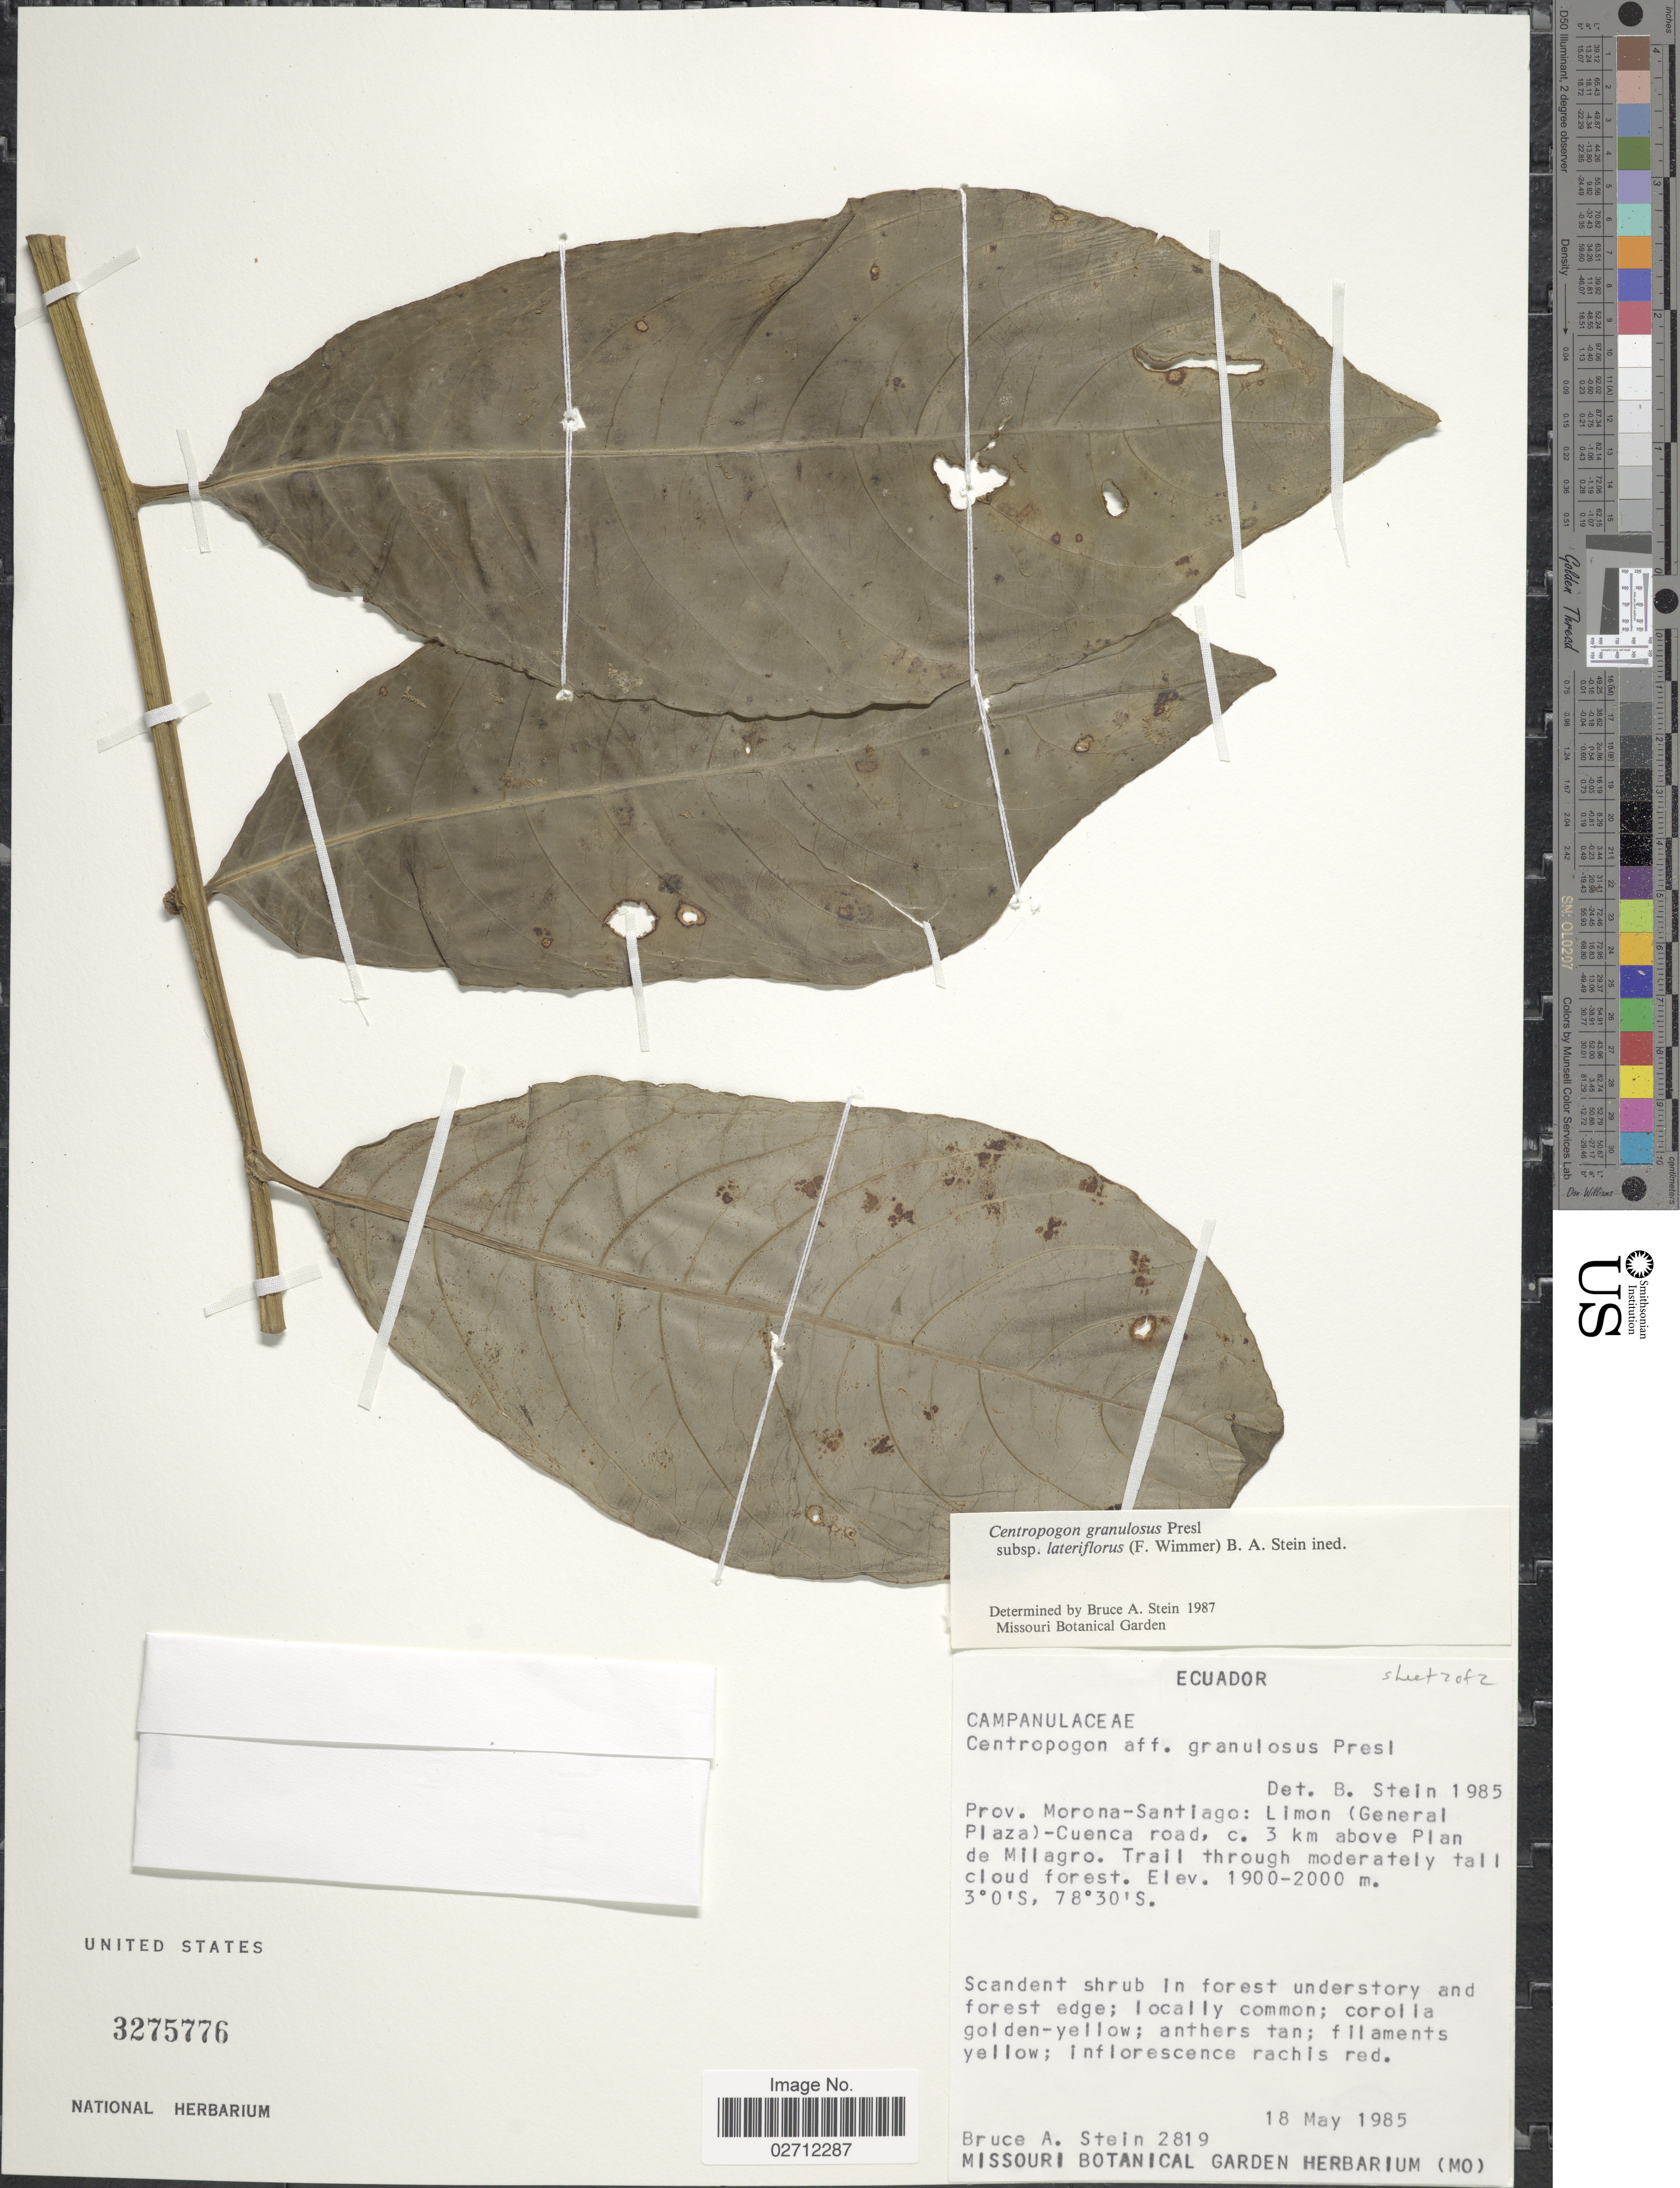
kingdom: Plantae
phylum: Tracheophyta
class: Magnoliopsida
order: Asterales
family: Campanulaceae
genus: Centropogon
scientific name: Centropogon granulosus subsp. lateriflorus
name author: (E. Wimm.) B.A. Stein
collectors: B. A. Stein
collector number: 2819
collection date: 1985-05-18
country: Ecuador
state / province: Morona-Santiago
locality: Limon (General Plaza)-Cuenca road, c. 3 km above Plan de Milagro. Trail through moderately tall cloud forest.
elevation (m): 1900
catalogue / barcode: US 3275776